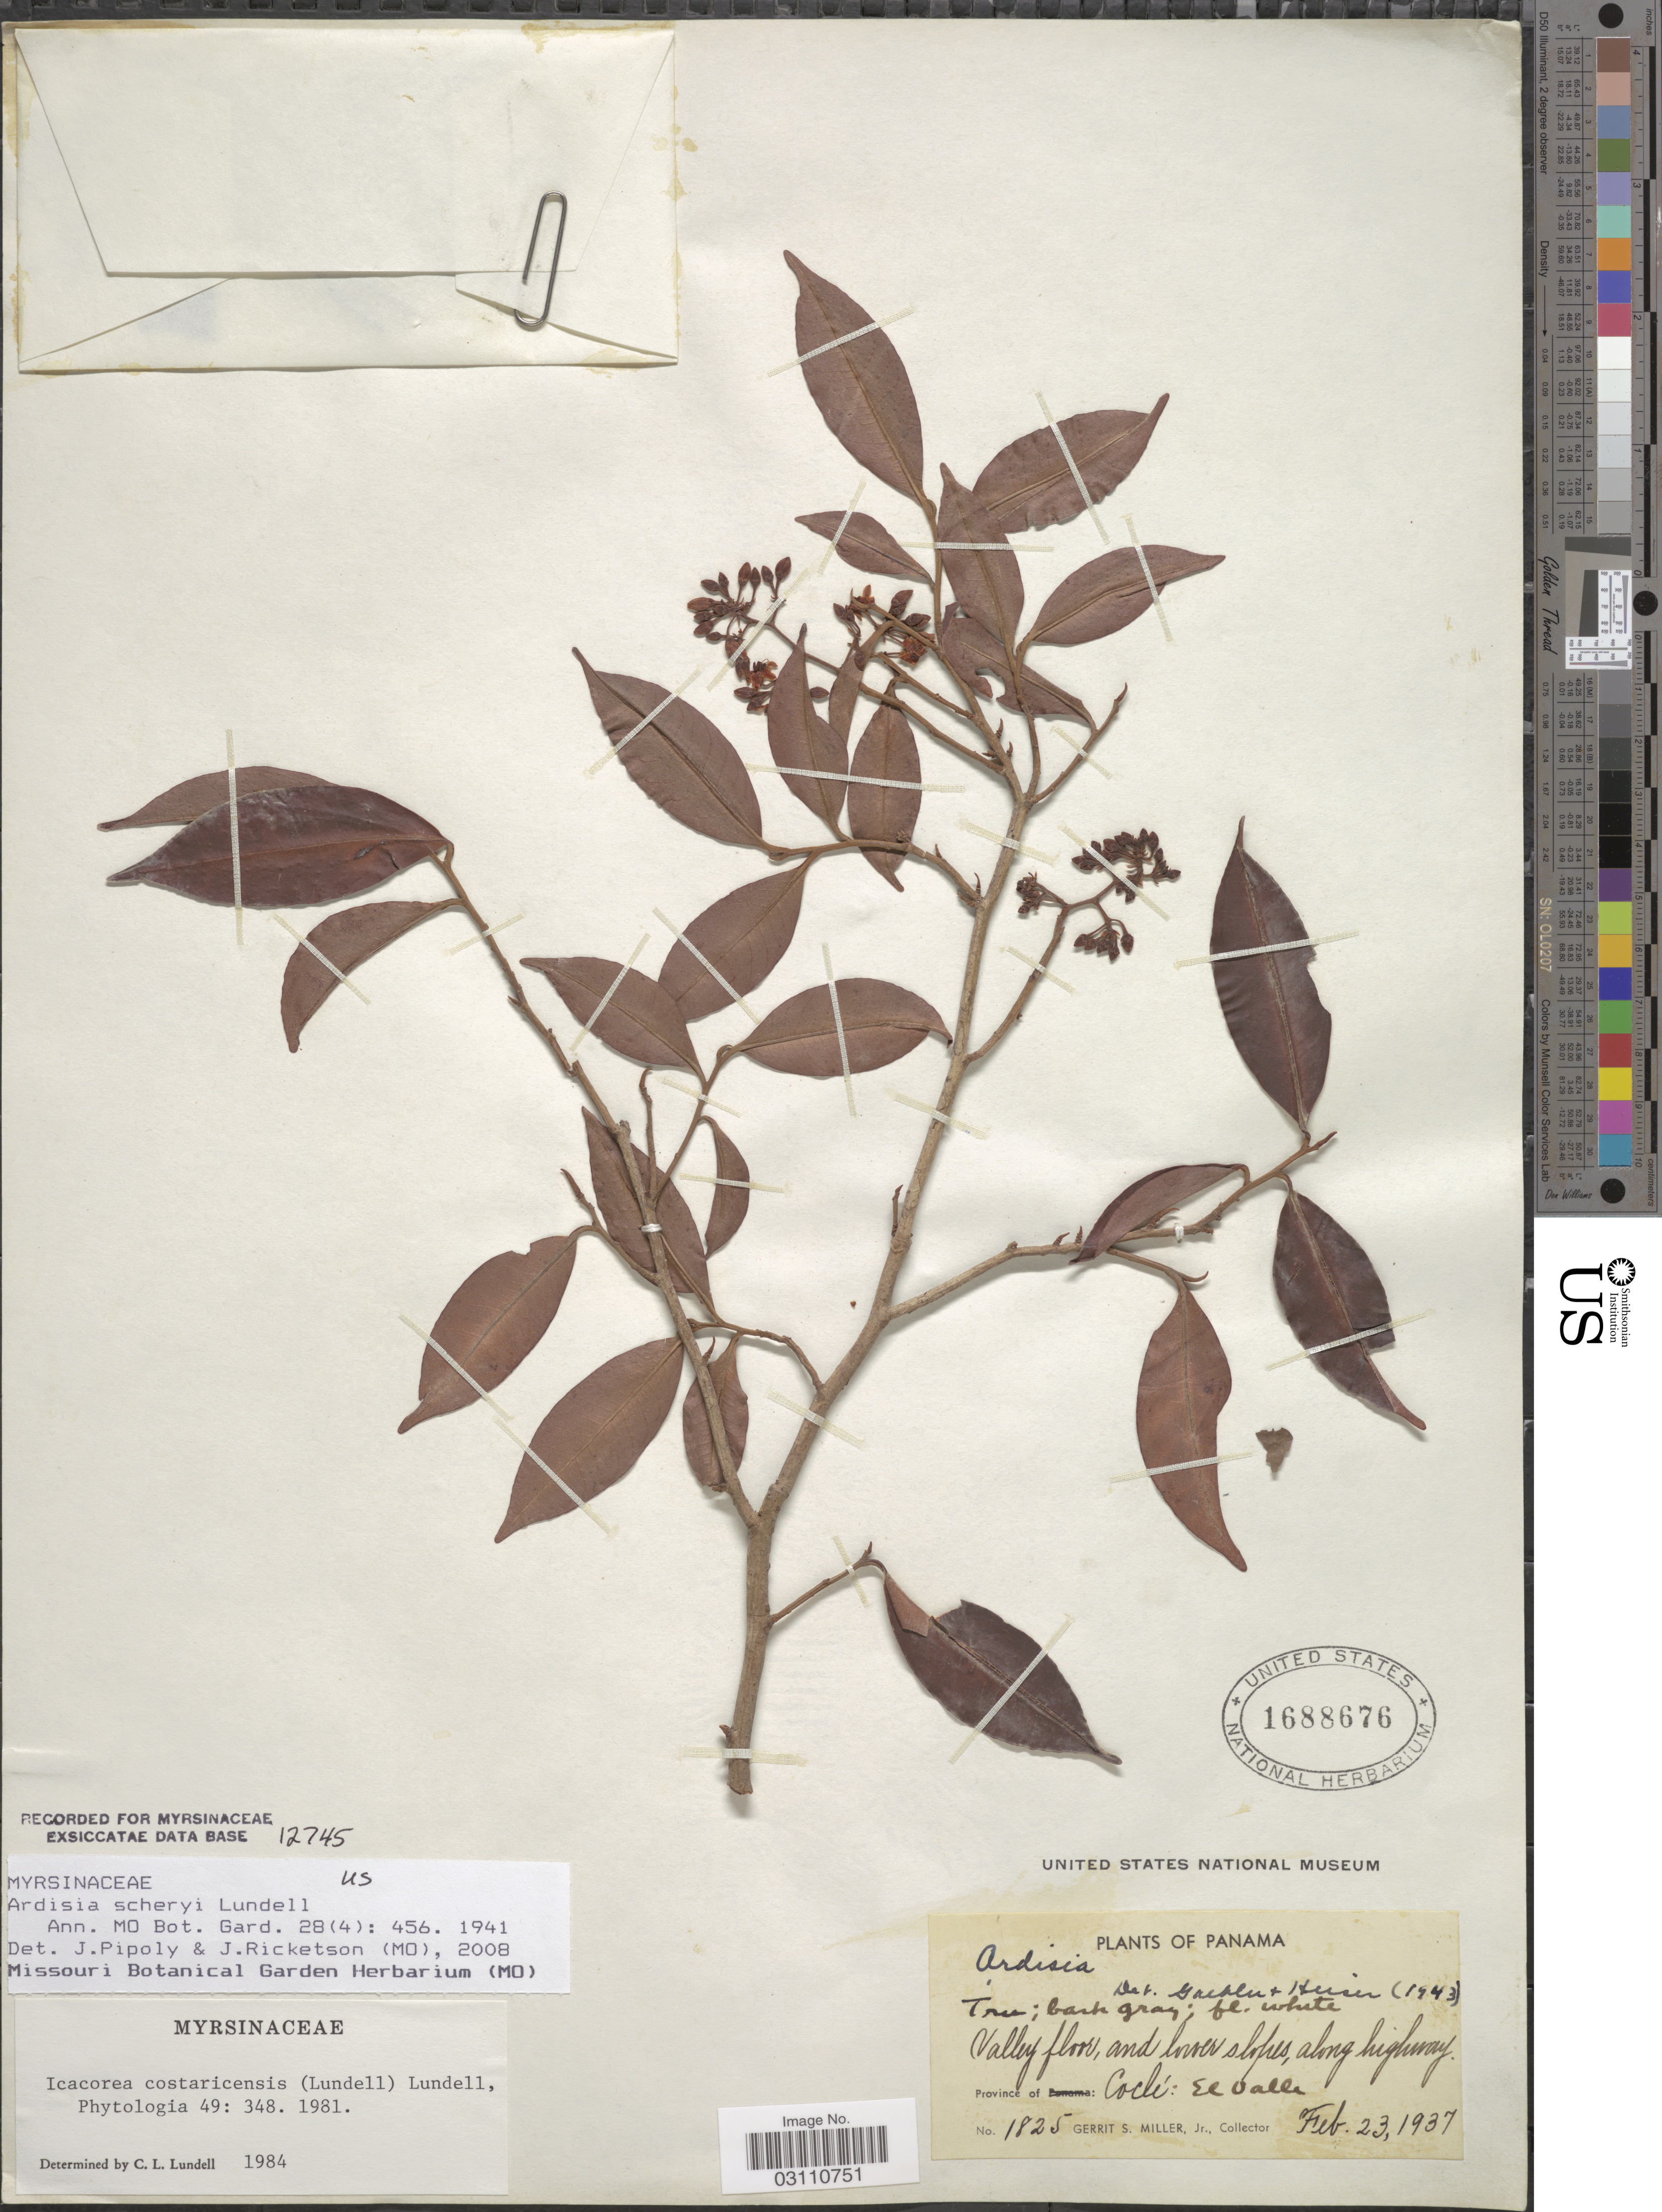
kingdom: Plantae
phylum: Tracheophyta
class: Magnoliopsida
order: Ericales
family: Primulaceae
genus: Ardisia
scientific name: Ardisia scheryi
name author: Lundell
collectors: G. S. Miller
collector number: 1825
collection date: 1937-02-23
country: Panama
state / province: Coclé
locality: El Valle.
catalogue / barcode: US 1688676